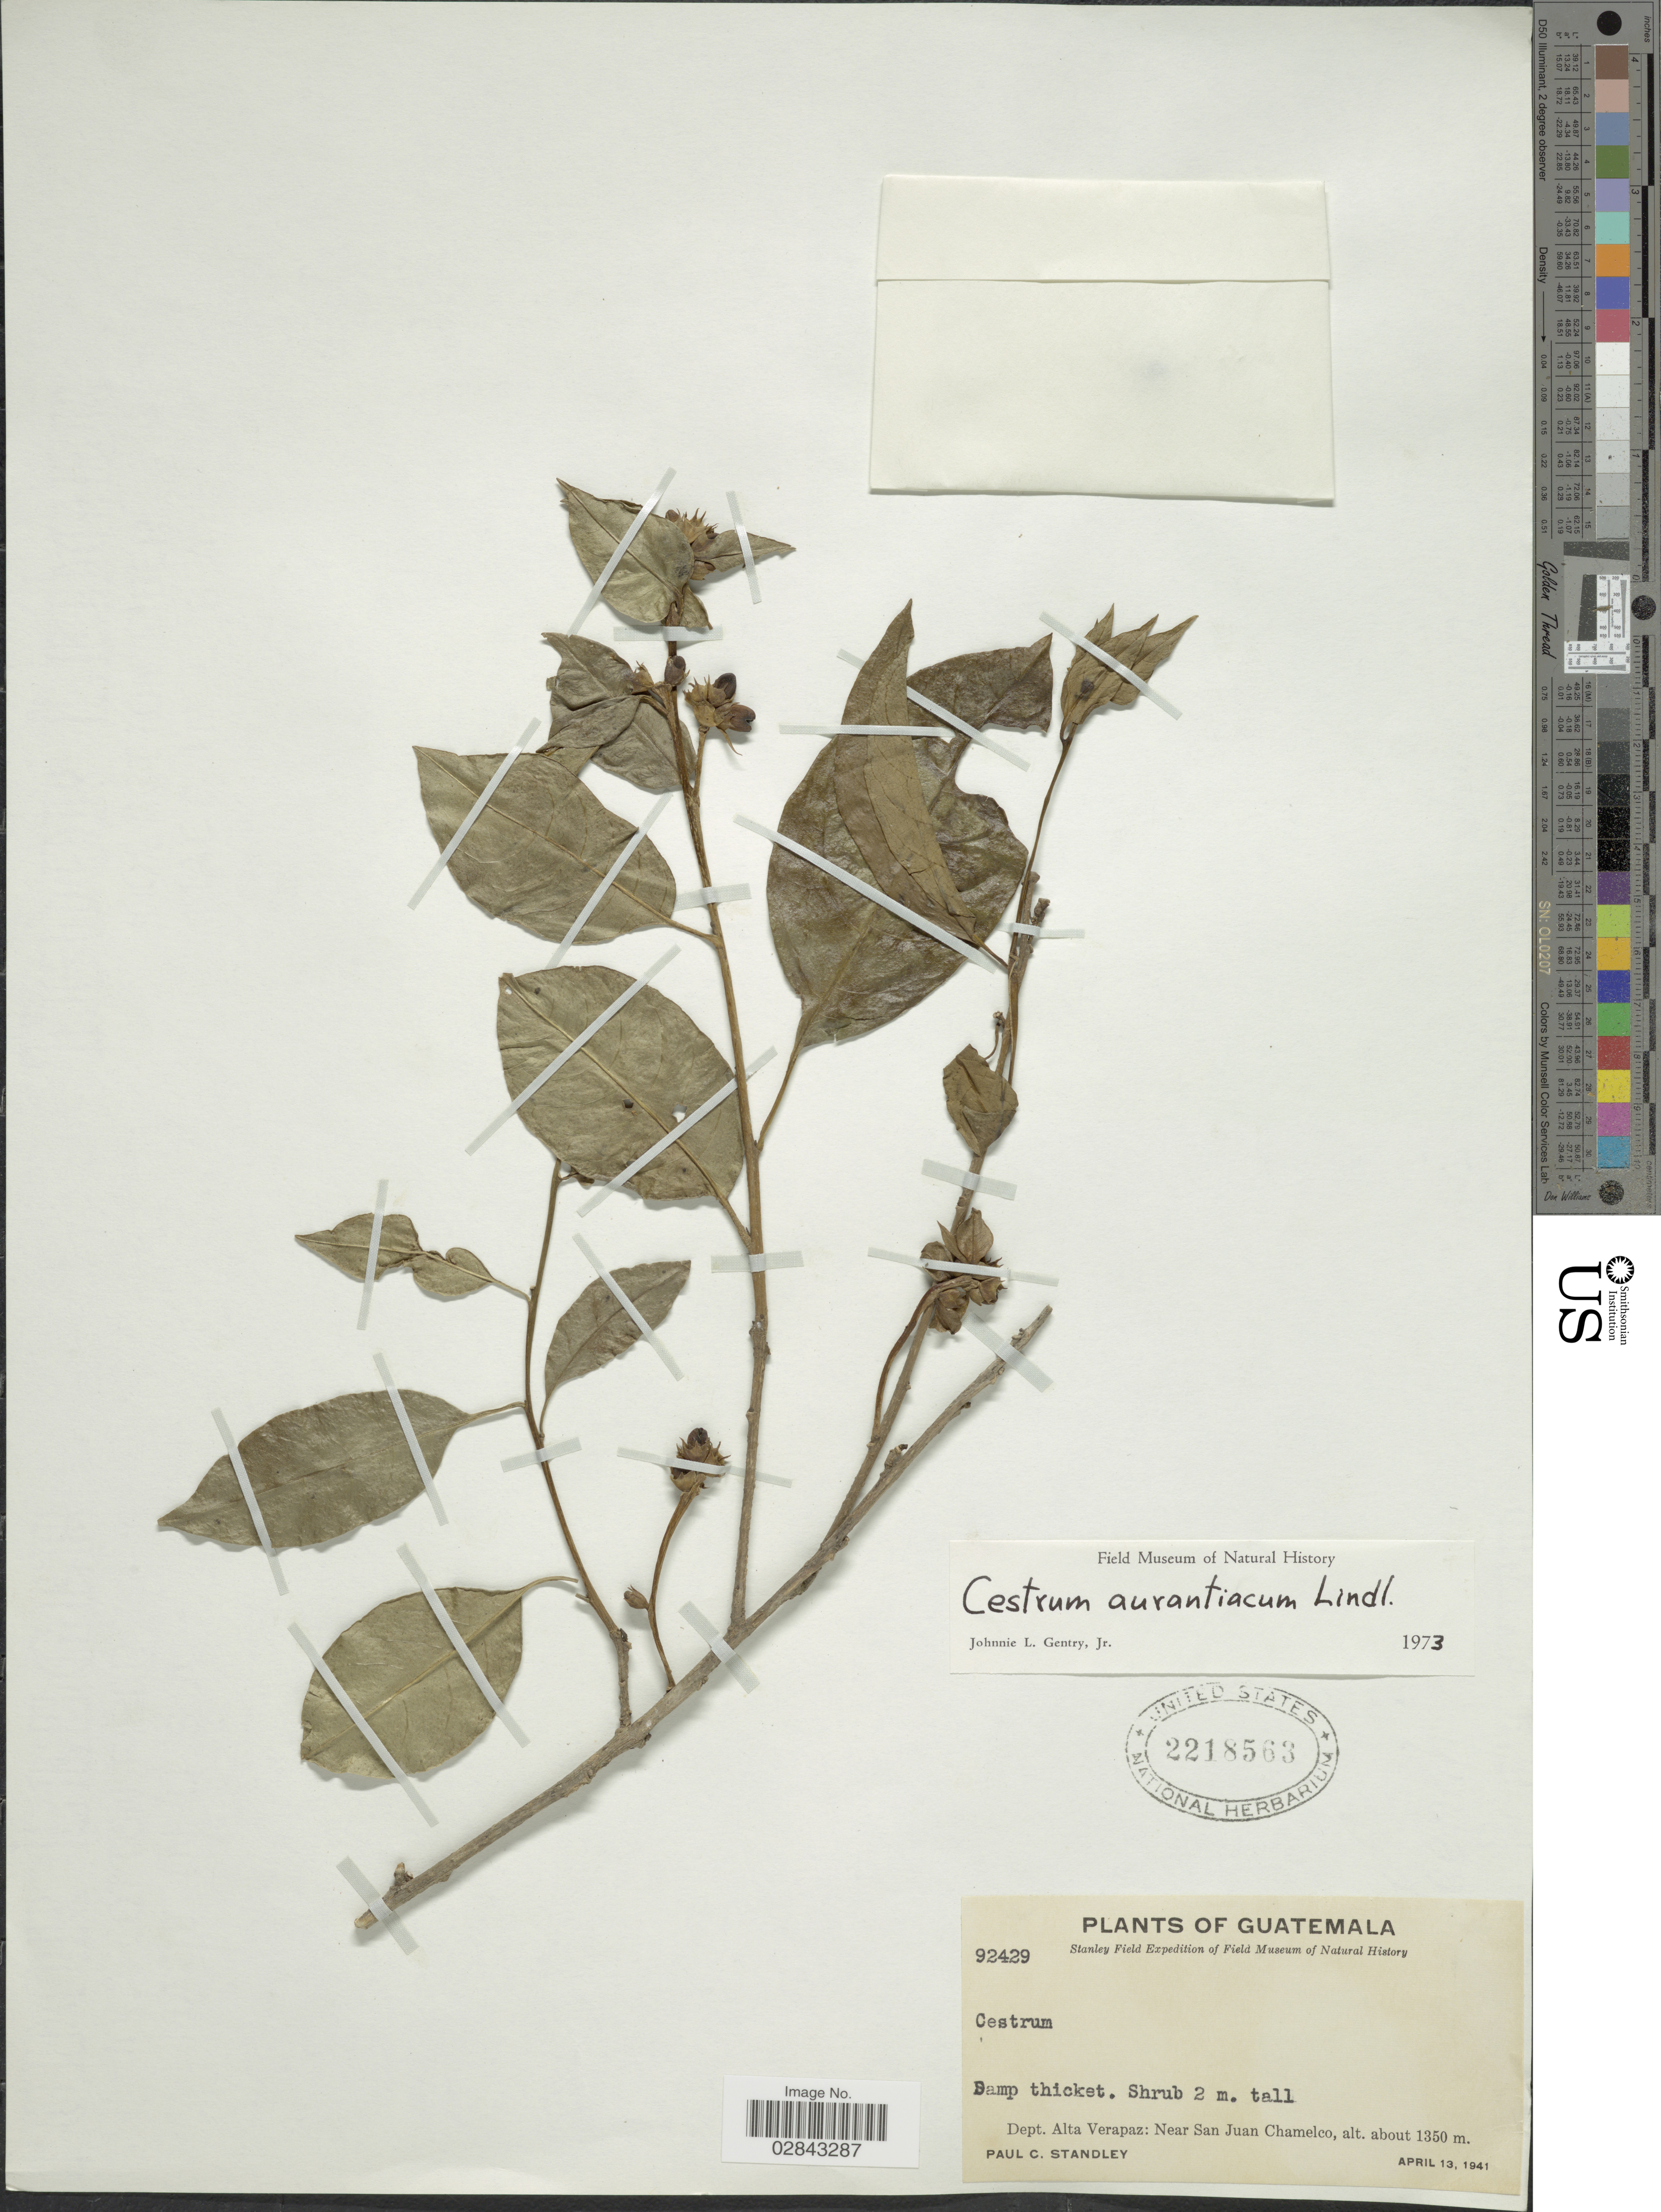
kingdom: Plantae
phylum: Tracheophyta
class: Magnoliopsida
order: Solanales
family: Solanaceae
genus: Cestrum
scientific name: Cestrum aurantiacum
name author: Lindley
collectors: P. C. Standley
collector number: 92429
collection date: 1941-04-13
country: Guatemala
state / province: Alta Verapaz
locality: Dept. Alta Verapaz: Near San Juan Chamelco.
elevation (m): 1350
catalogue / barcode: US 2218563